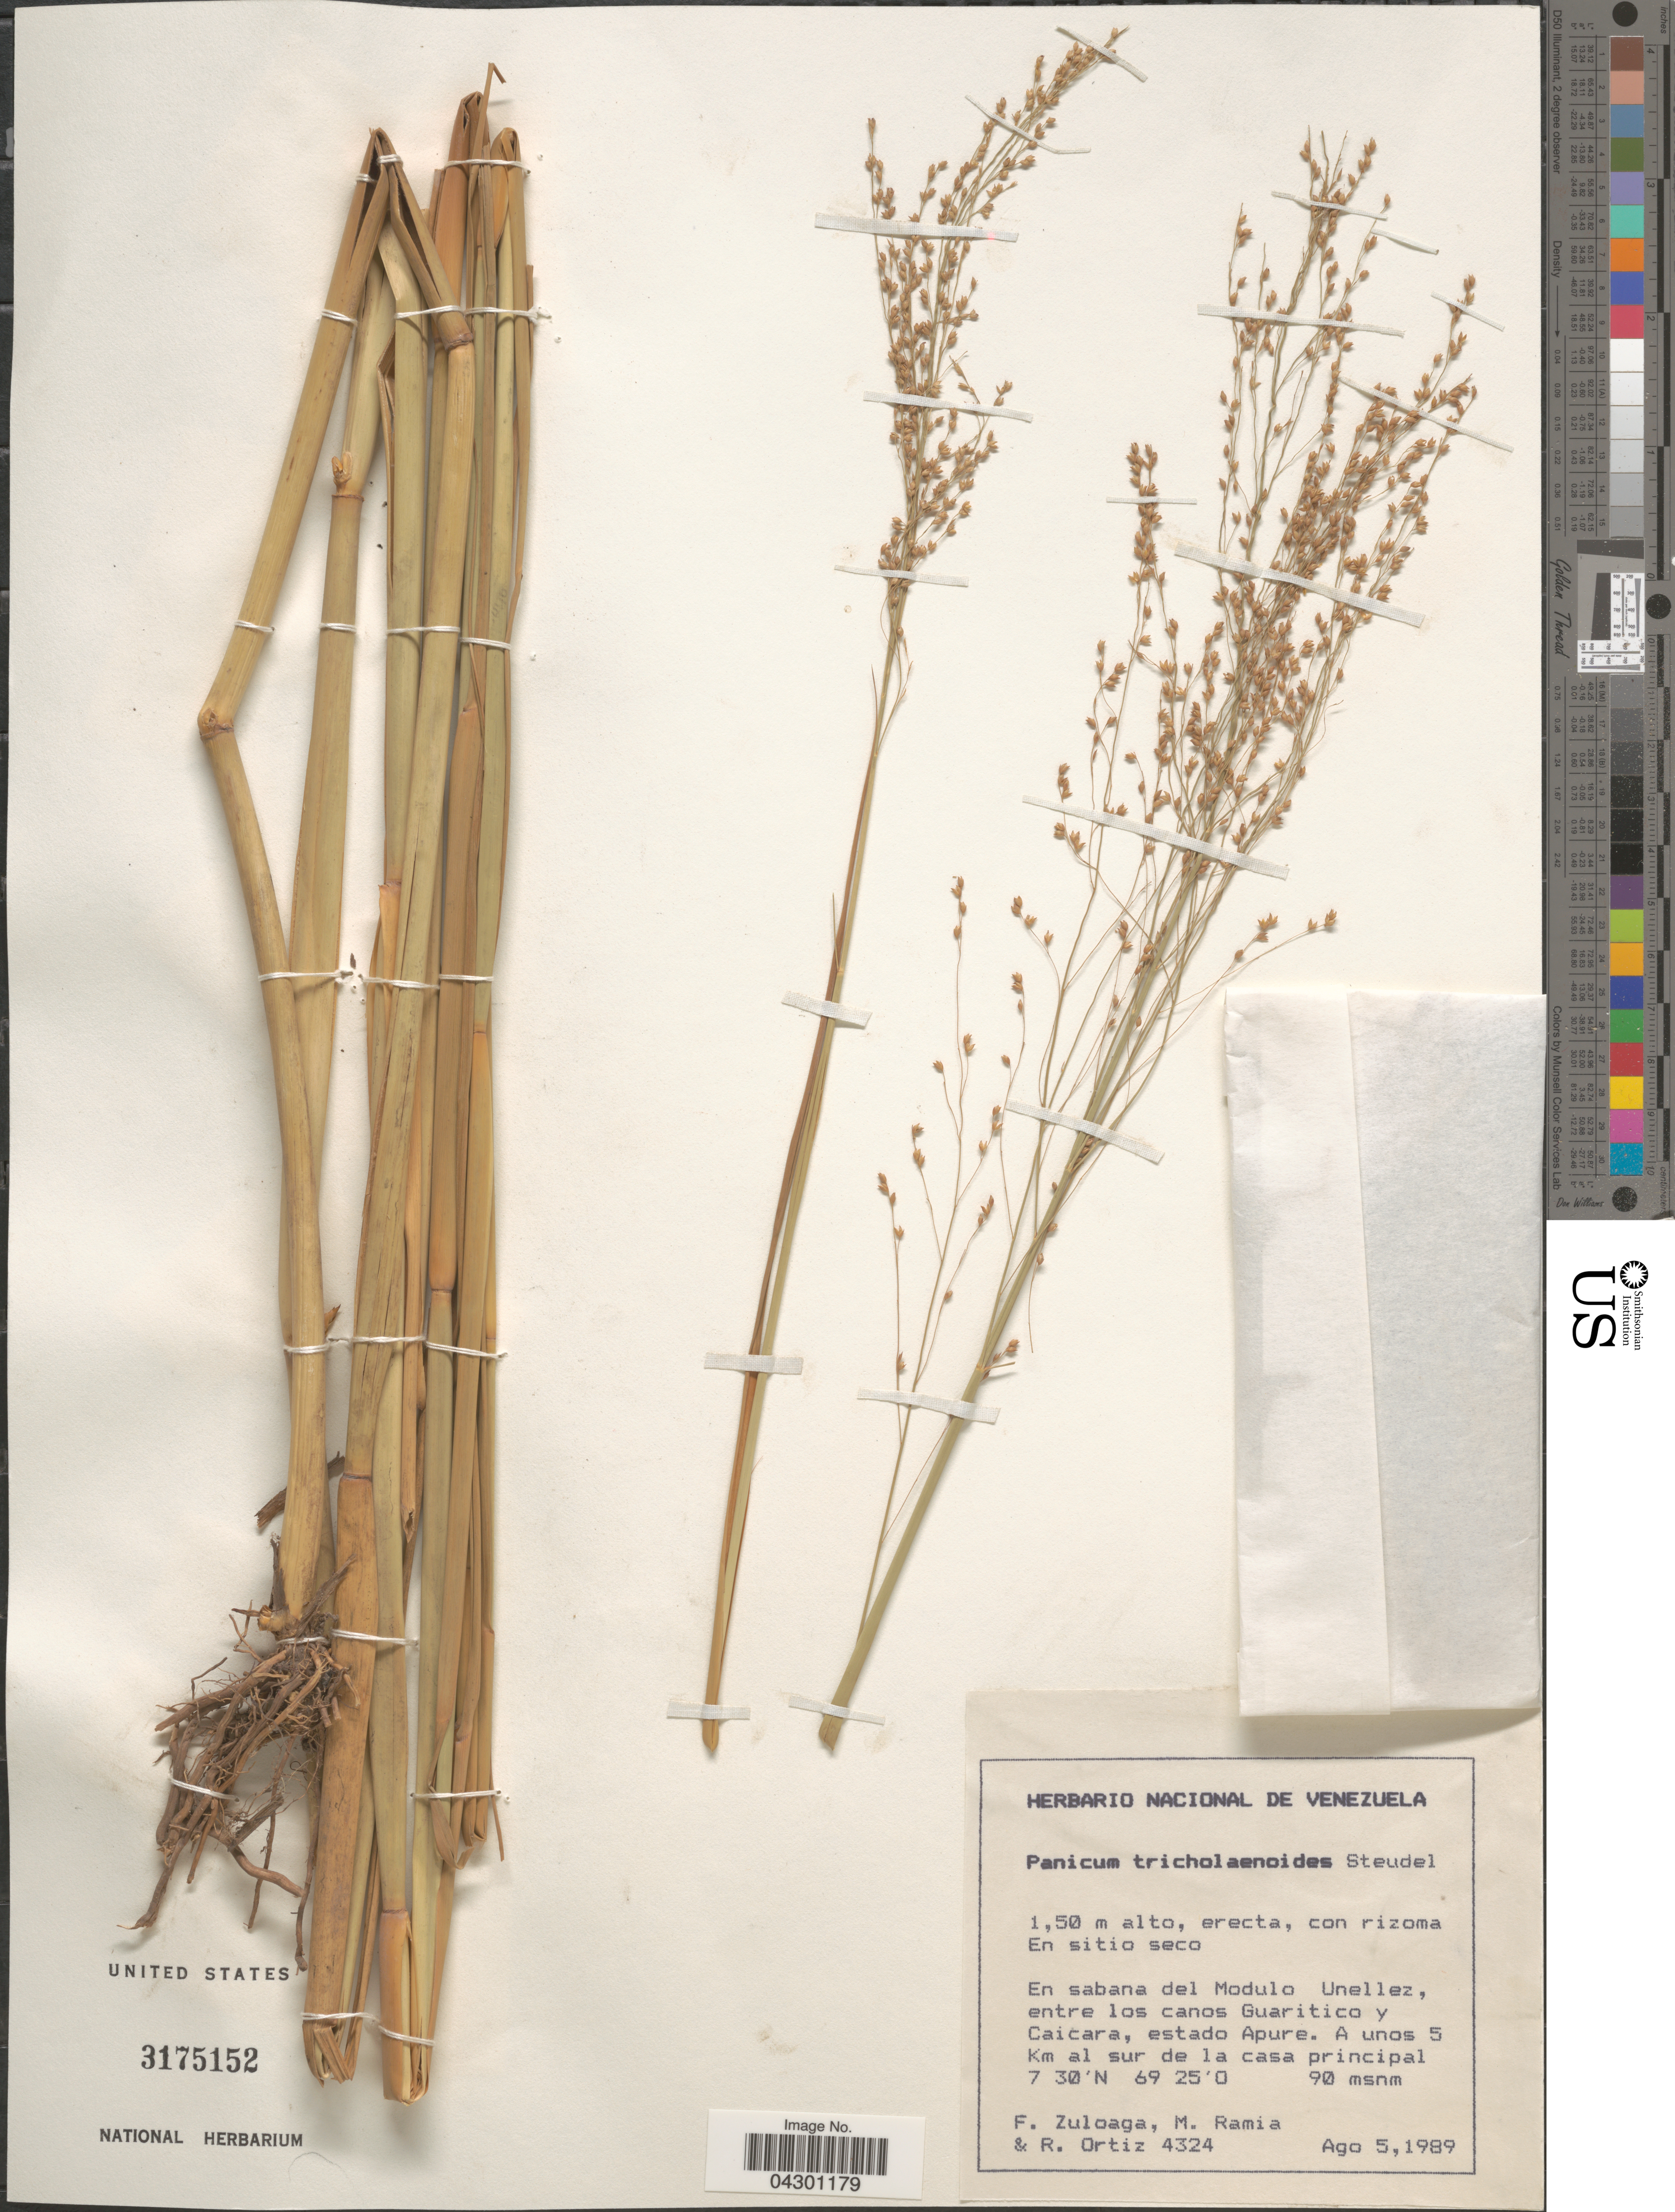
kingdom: Plantae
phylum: Tracheophyta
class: Liliopsida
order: Poales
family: Poaceae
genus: Panicum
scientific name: Panicum tricholaenoides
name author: Steud.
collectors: F. Zuloaga, M. Ramia & R. Ortiz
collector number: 4324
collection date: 1989-08-05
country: Venezuela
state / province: Apure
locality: En sabana del Modulo Unellez, entre los canos Guaritico y Caicara. A unos 5 Km al sur de la casa principal.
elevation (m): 90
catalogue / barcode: US 3175152